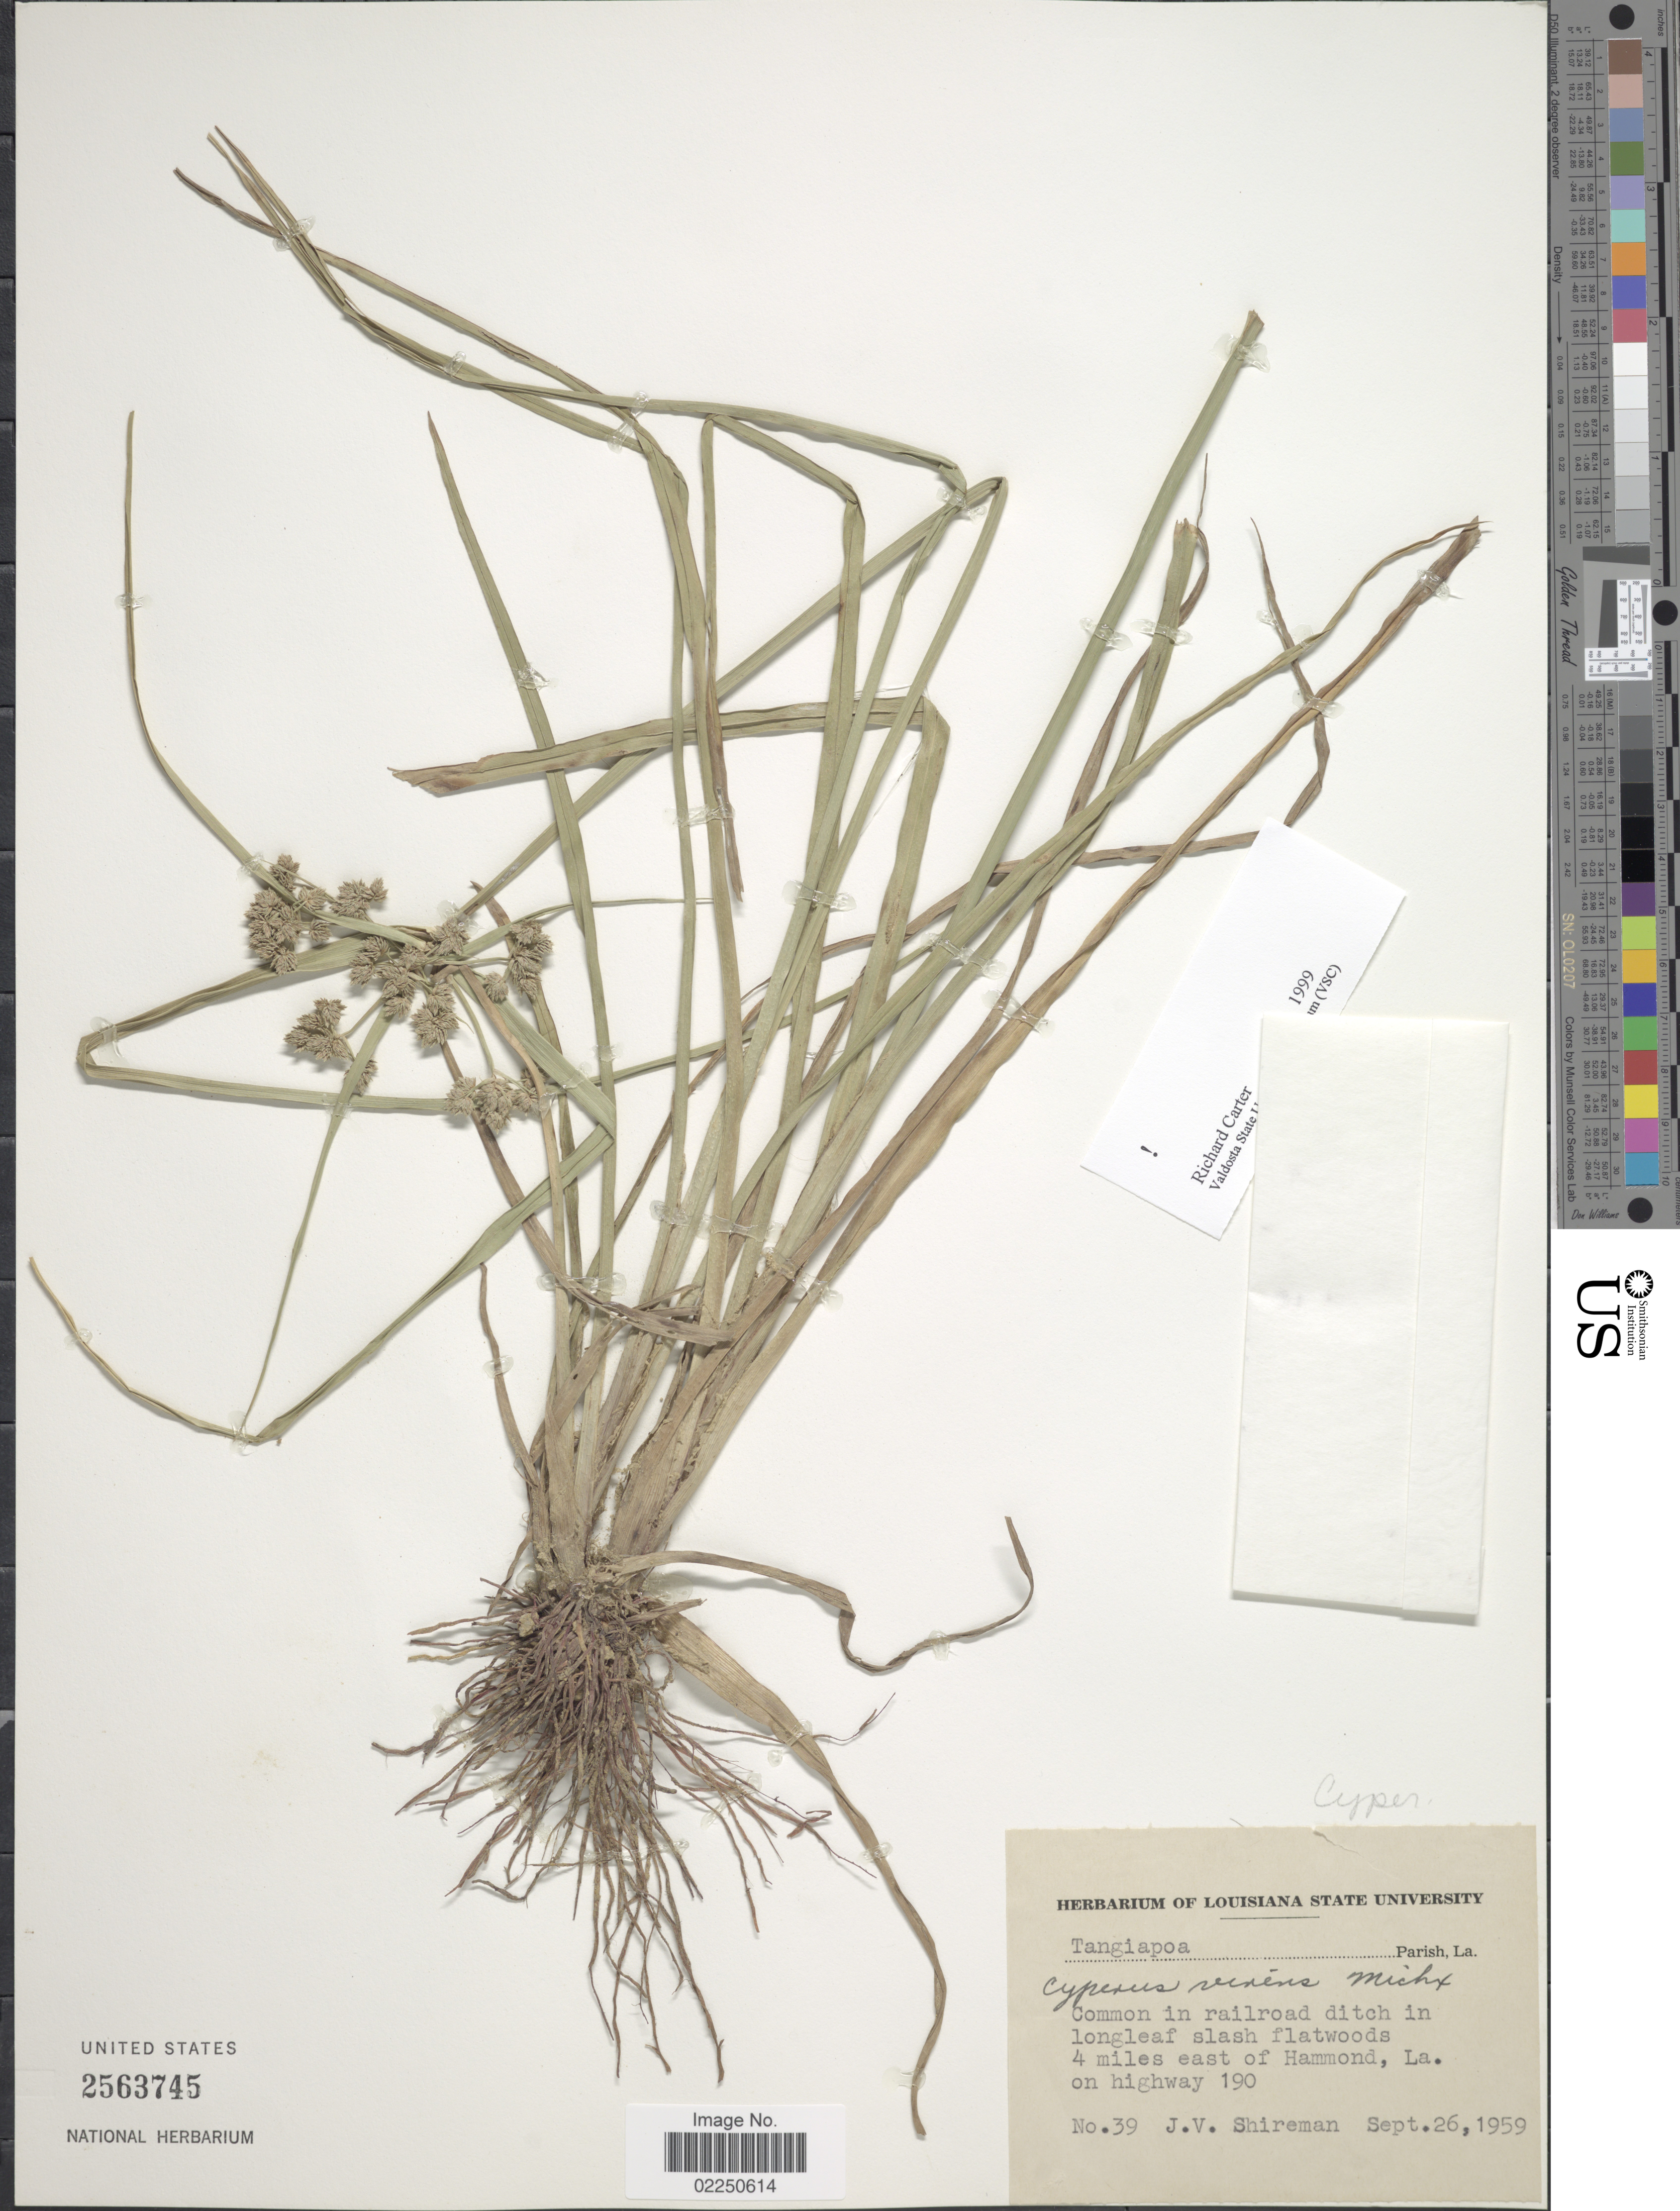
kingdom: Plantae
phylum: Tracheophyta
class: Liliopsida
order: Poales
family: Cyperaceae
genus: Cyperus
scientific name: Cyperus virens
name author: Michx.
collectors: J. Shireman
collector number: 39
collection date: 1959-09-26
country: United States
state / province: Louisiana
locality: Tangiapoa Parish, La. 4 miles east of Hammond, La on highway 190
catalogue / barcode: US 2563745